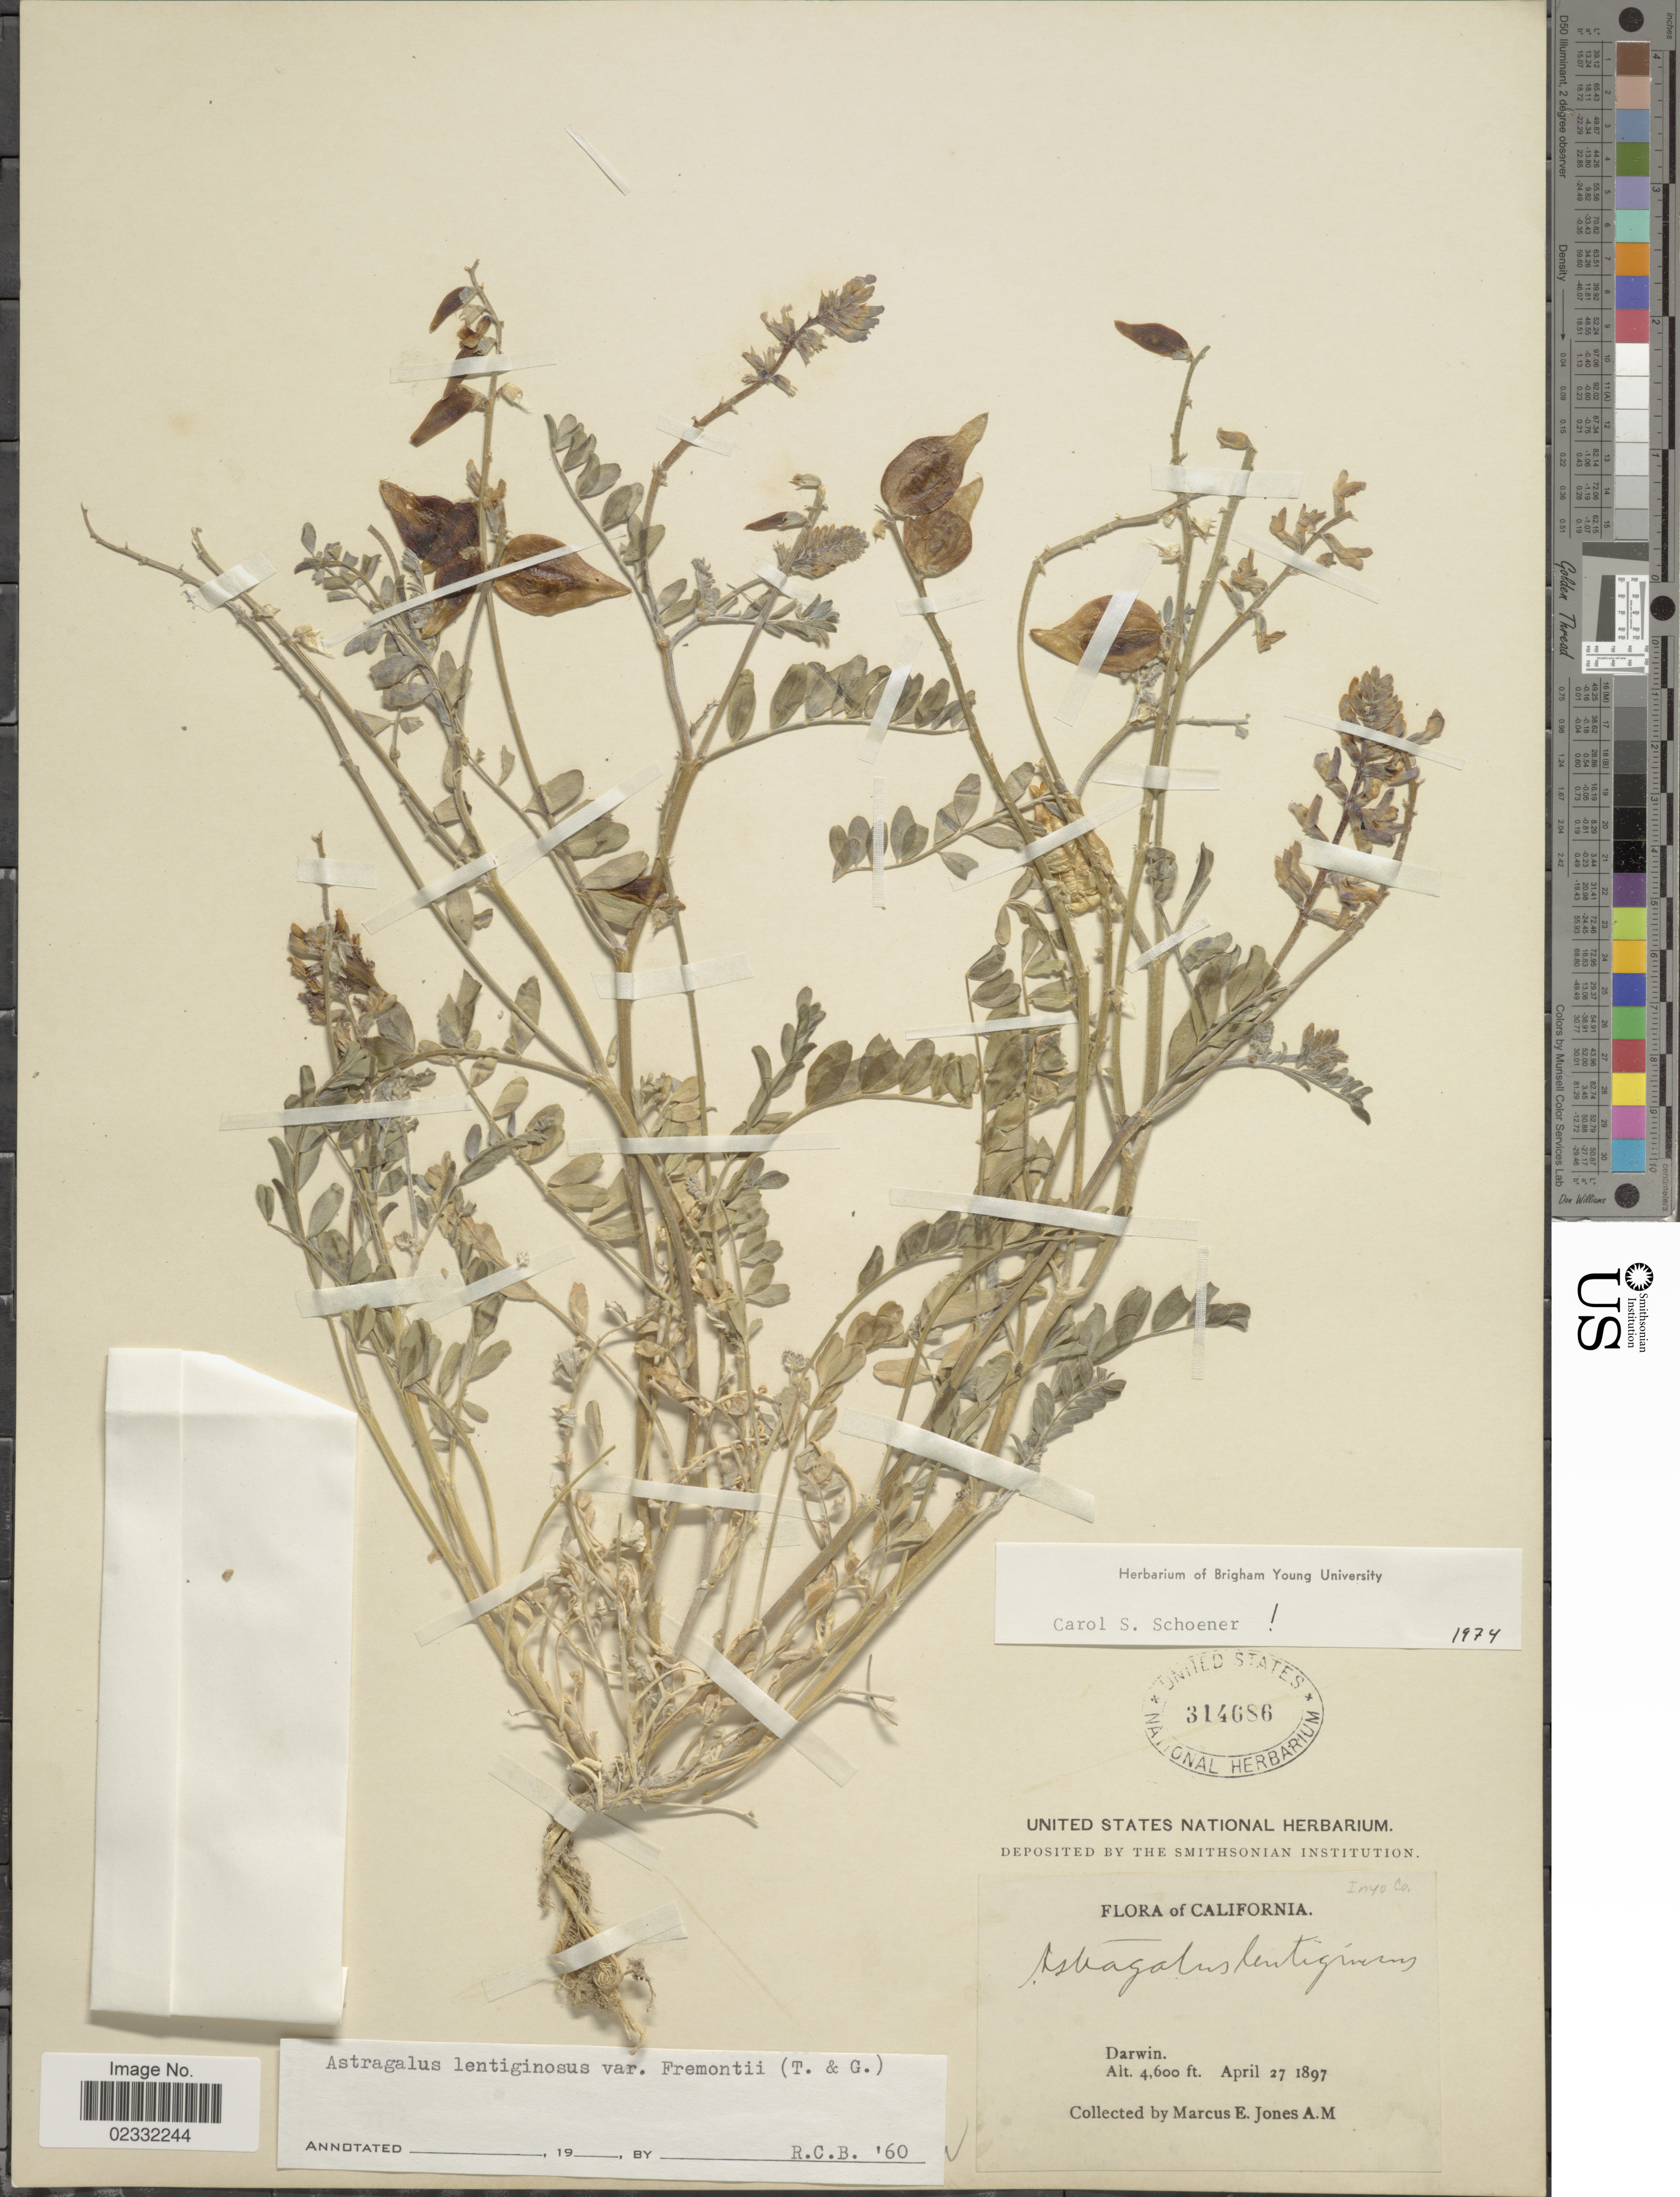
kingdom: Plantae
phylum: Tracheophyta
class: Magnoliopsida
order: Fabales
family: Fabaceae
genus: Astragalus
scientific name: Astragalus lentiginosus var. fremontii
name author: (A. Gray ex Torr.) S. Watson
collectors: M. E. Jones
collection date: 1897-04-27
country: United States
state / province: California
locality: Darwin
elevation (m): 1402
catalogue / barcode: US 314686